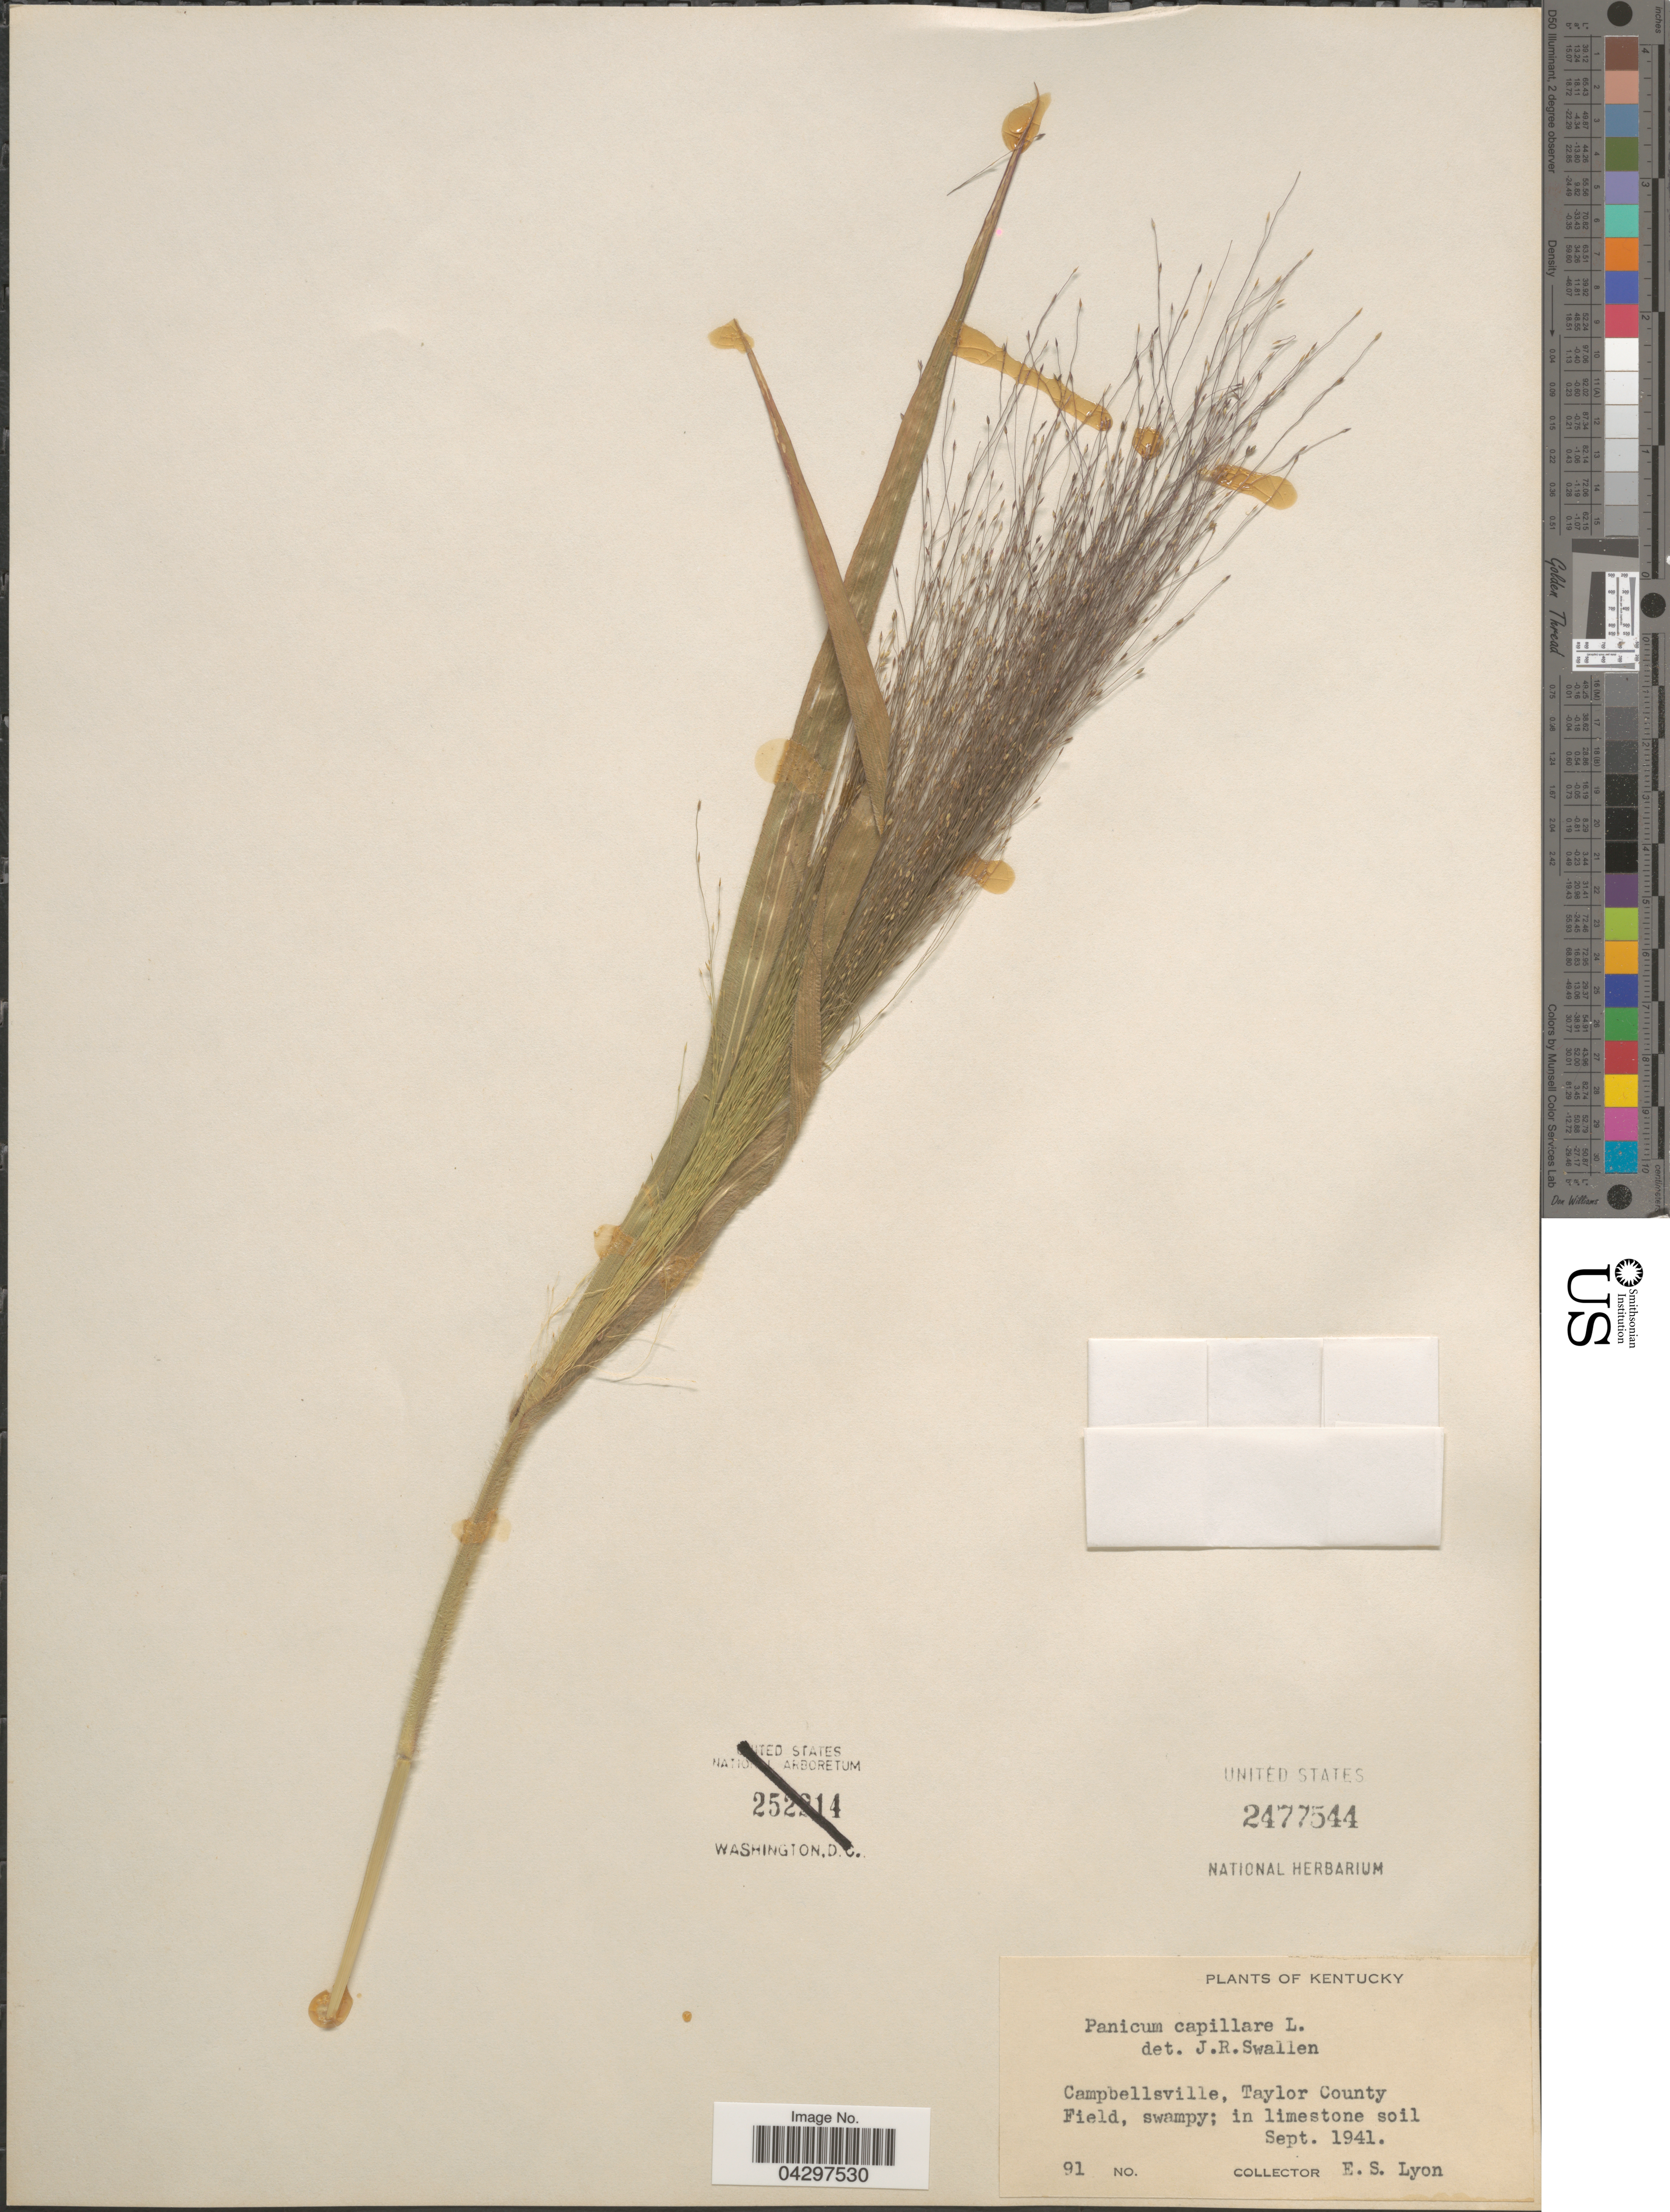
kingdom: Plantae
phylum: Tracheophyta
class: Liliopsida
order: Poales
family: Poaceae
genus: Panicum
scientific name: Panicum capillare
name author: L.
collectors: E. Lyon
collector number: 91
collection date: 1941-09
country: United States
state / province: Kentucky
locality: Campbellsville, Taylor County.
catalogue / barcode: US 2477544